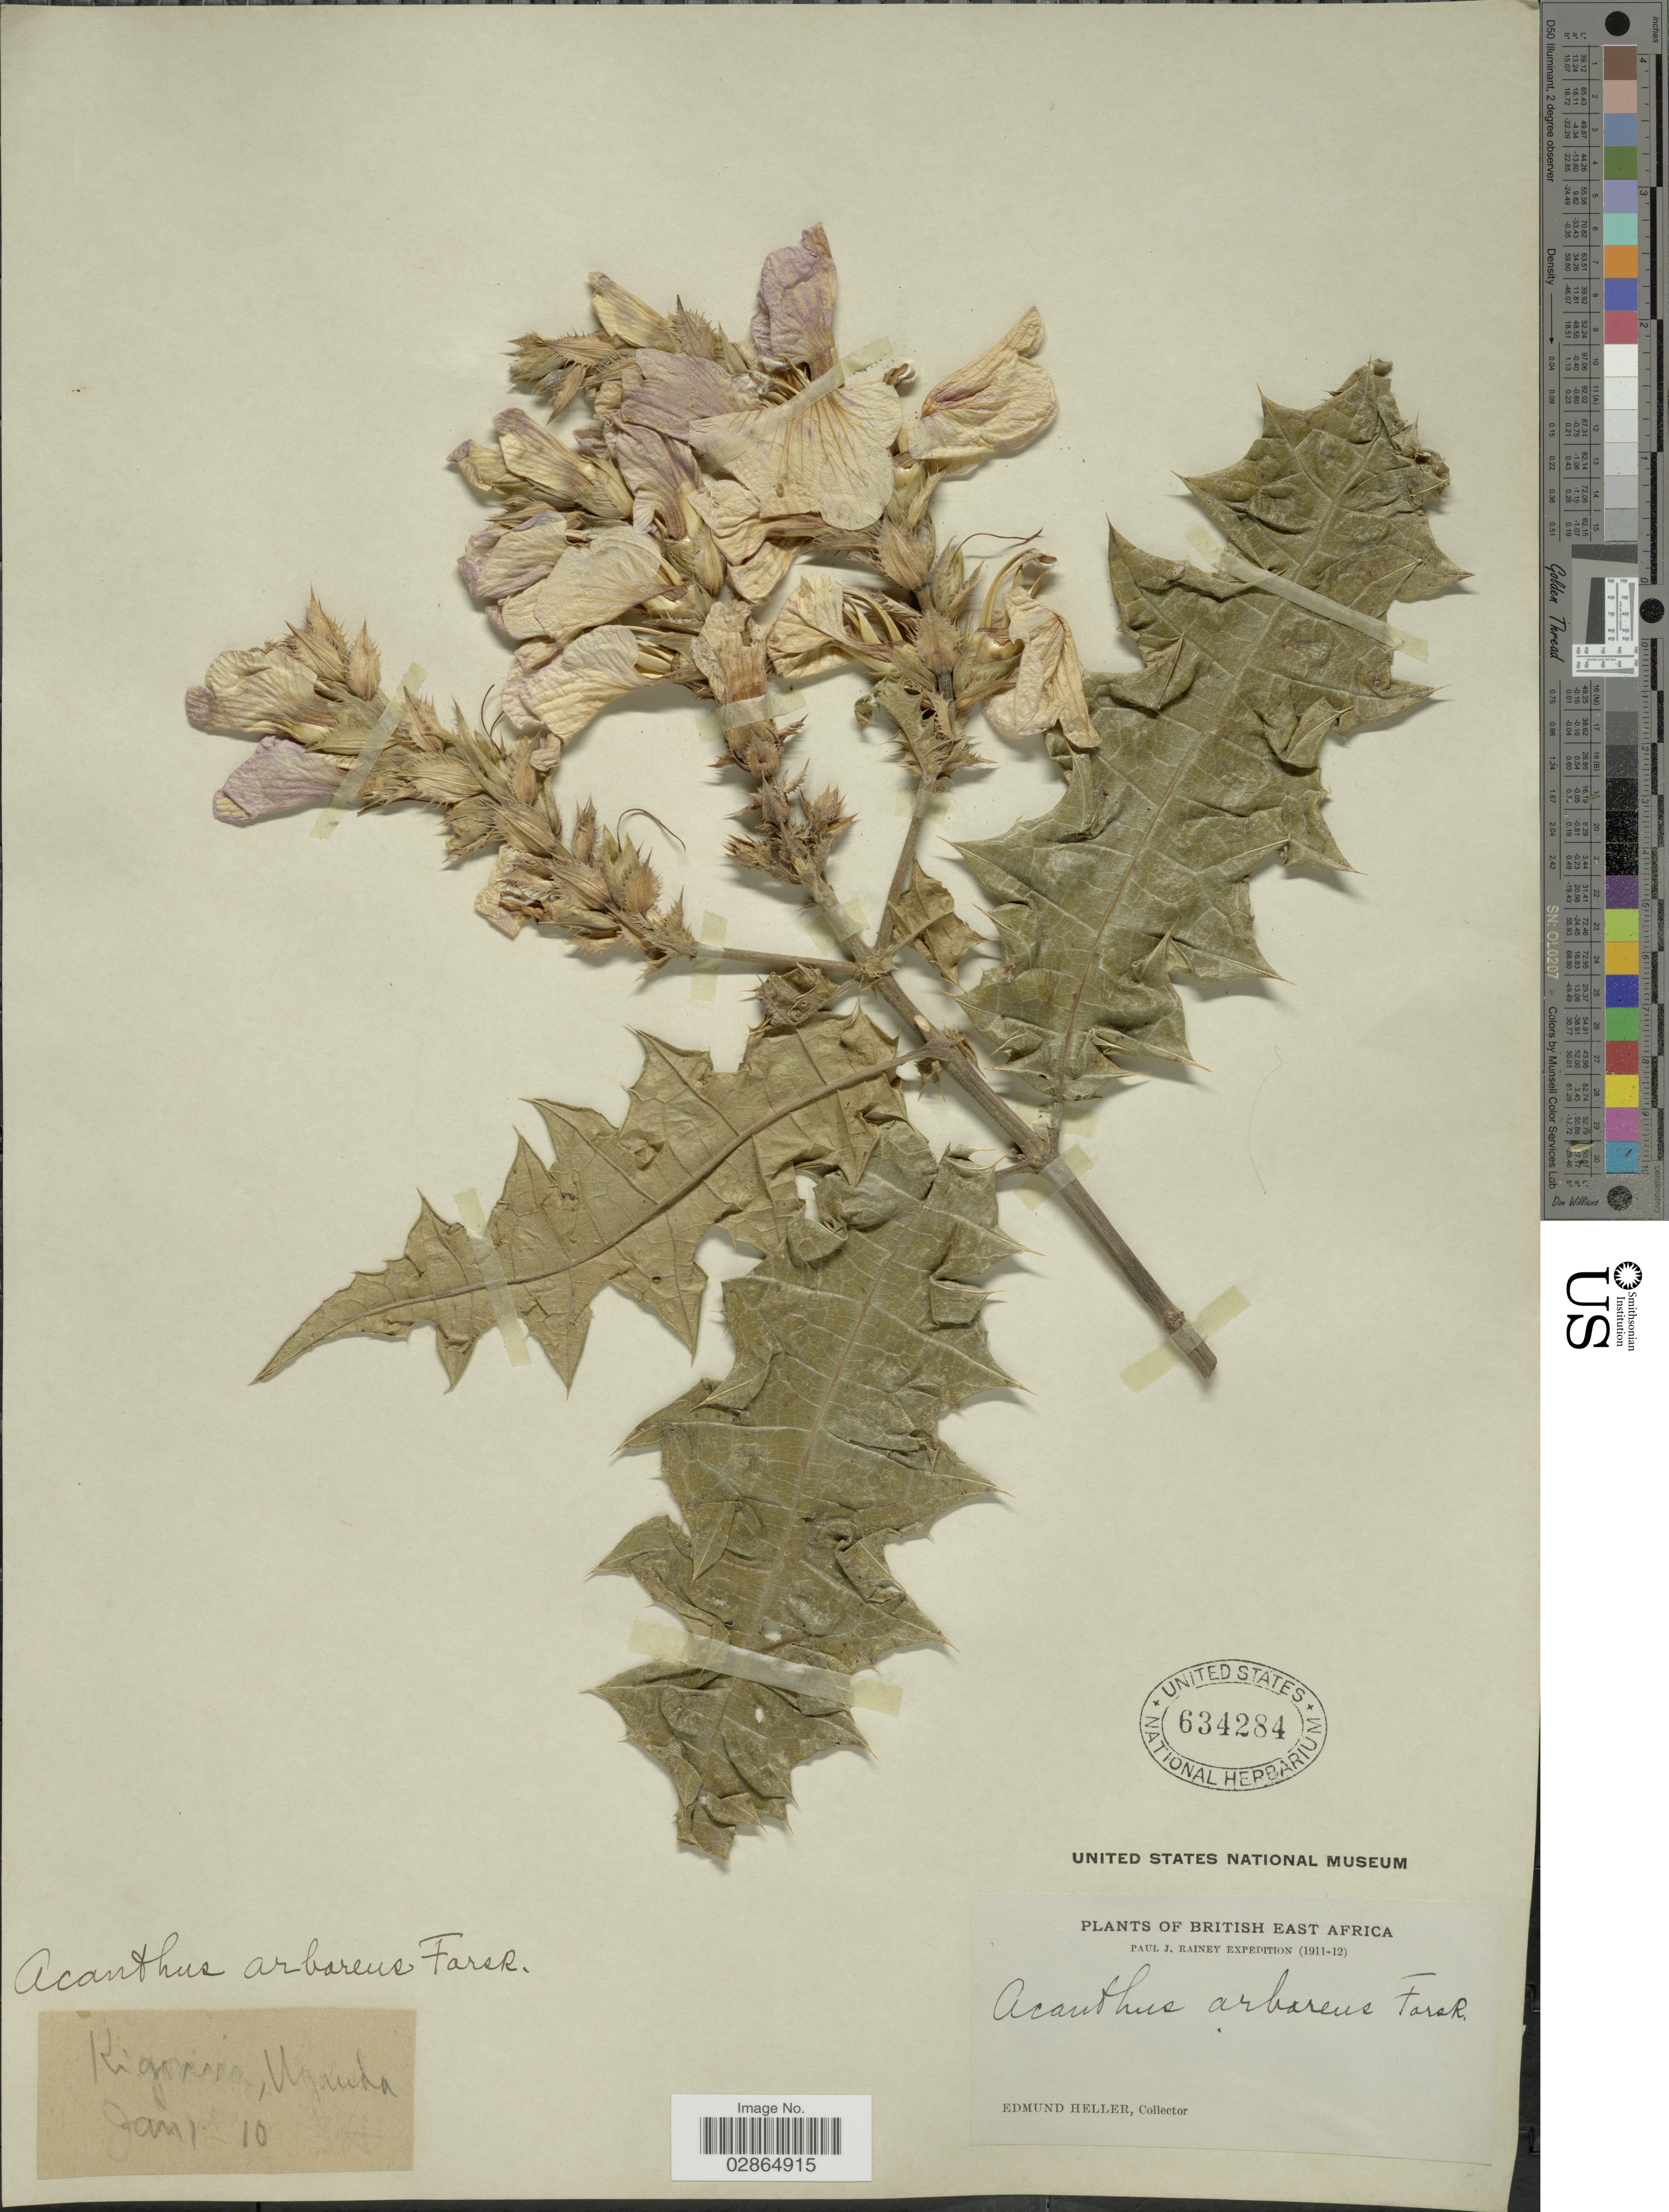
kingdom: Plantae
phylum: Tracheophyta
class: Magnoliopsida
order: Lamiales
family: Acanthaceae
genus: Acanthus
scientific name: Acanthus arboreus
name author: Forssk.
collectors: E. Heller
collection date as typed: Transcribed d/m/y: 1/1/10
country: Uganda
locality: Kigowa, Uganda, British East Africa.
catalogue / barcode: US 634284